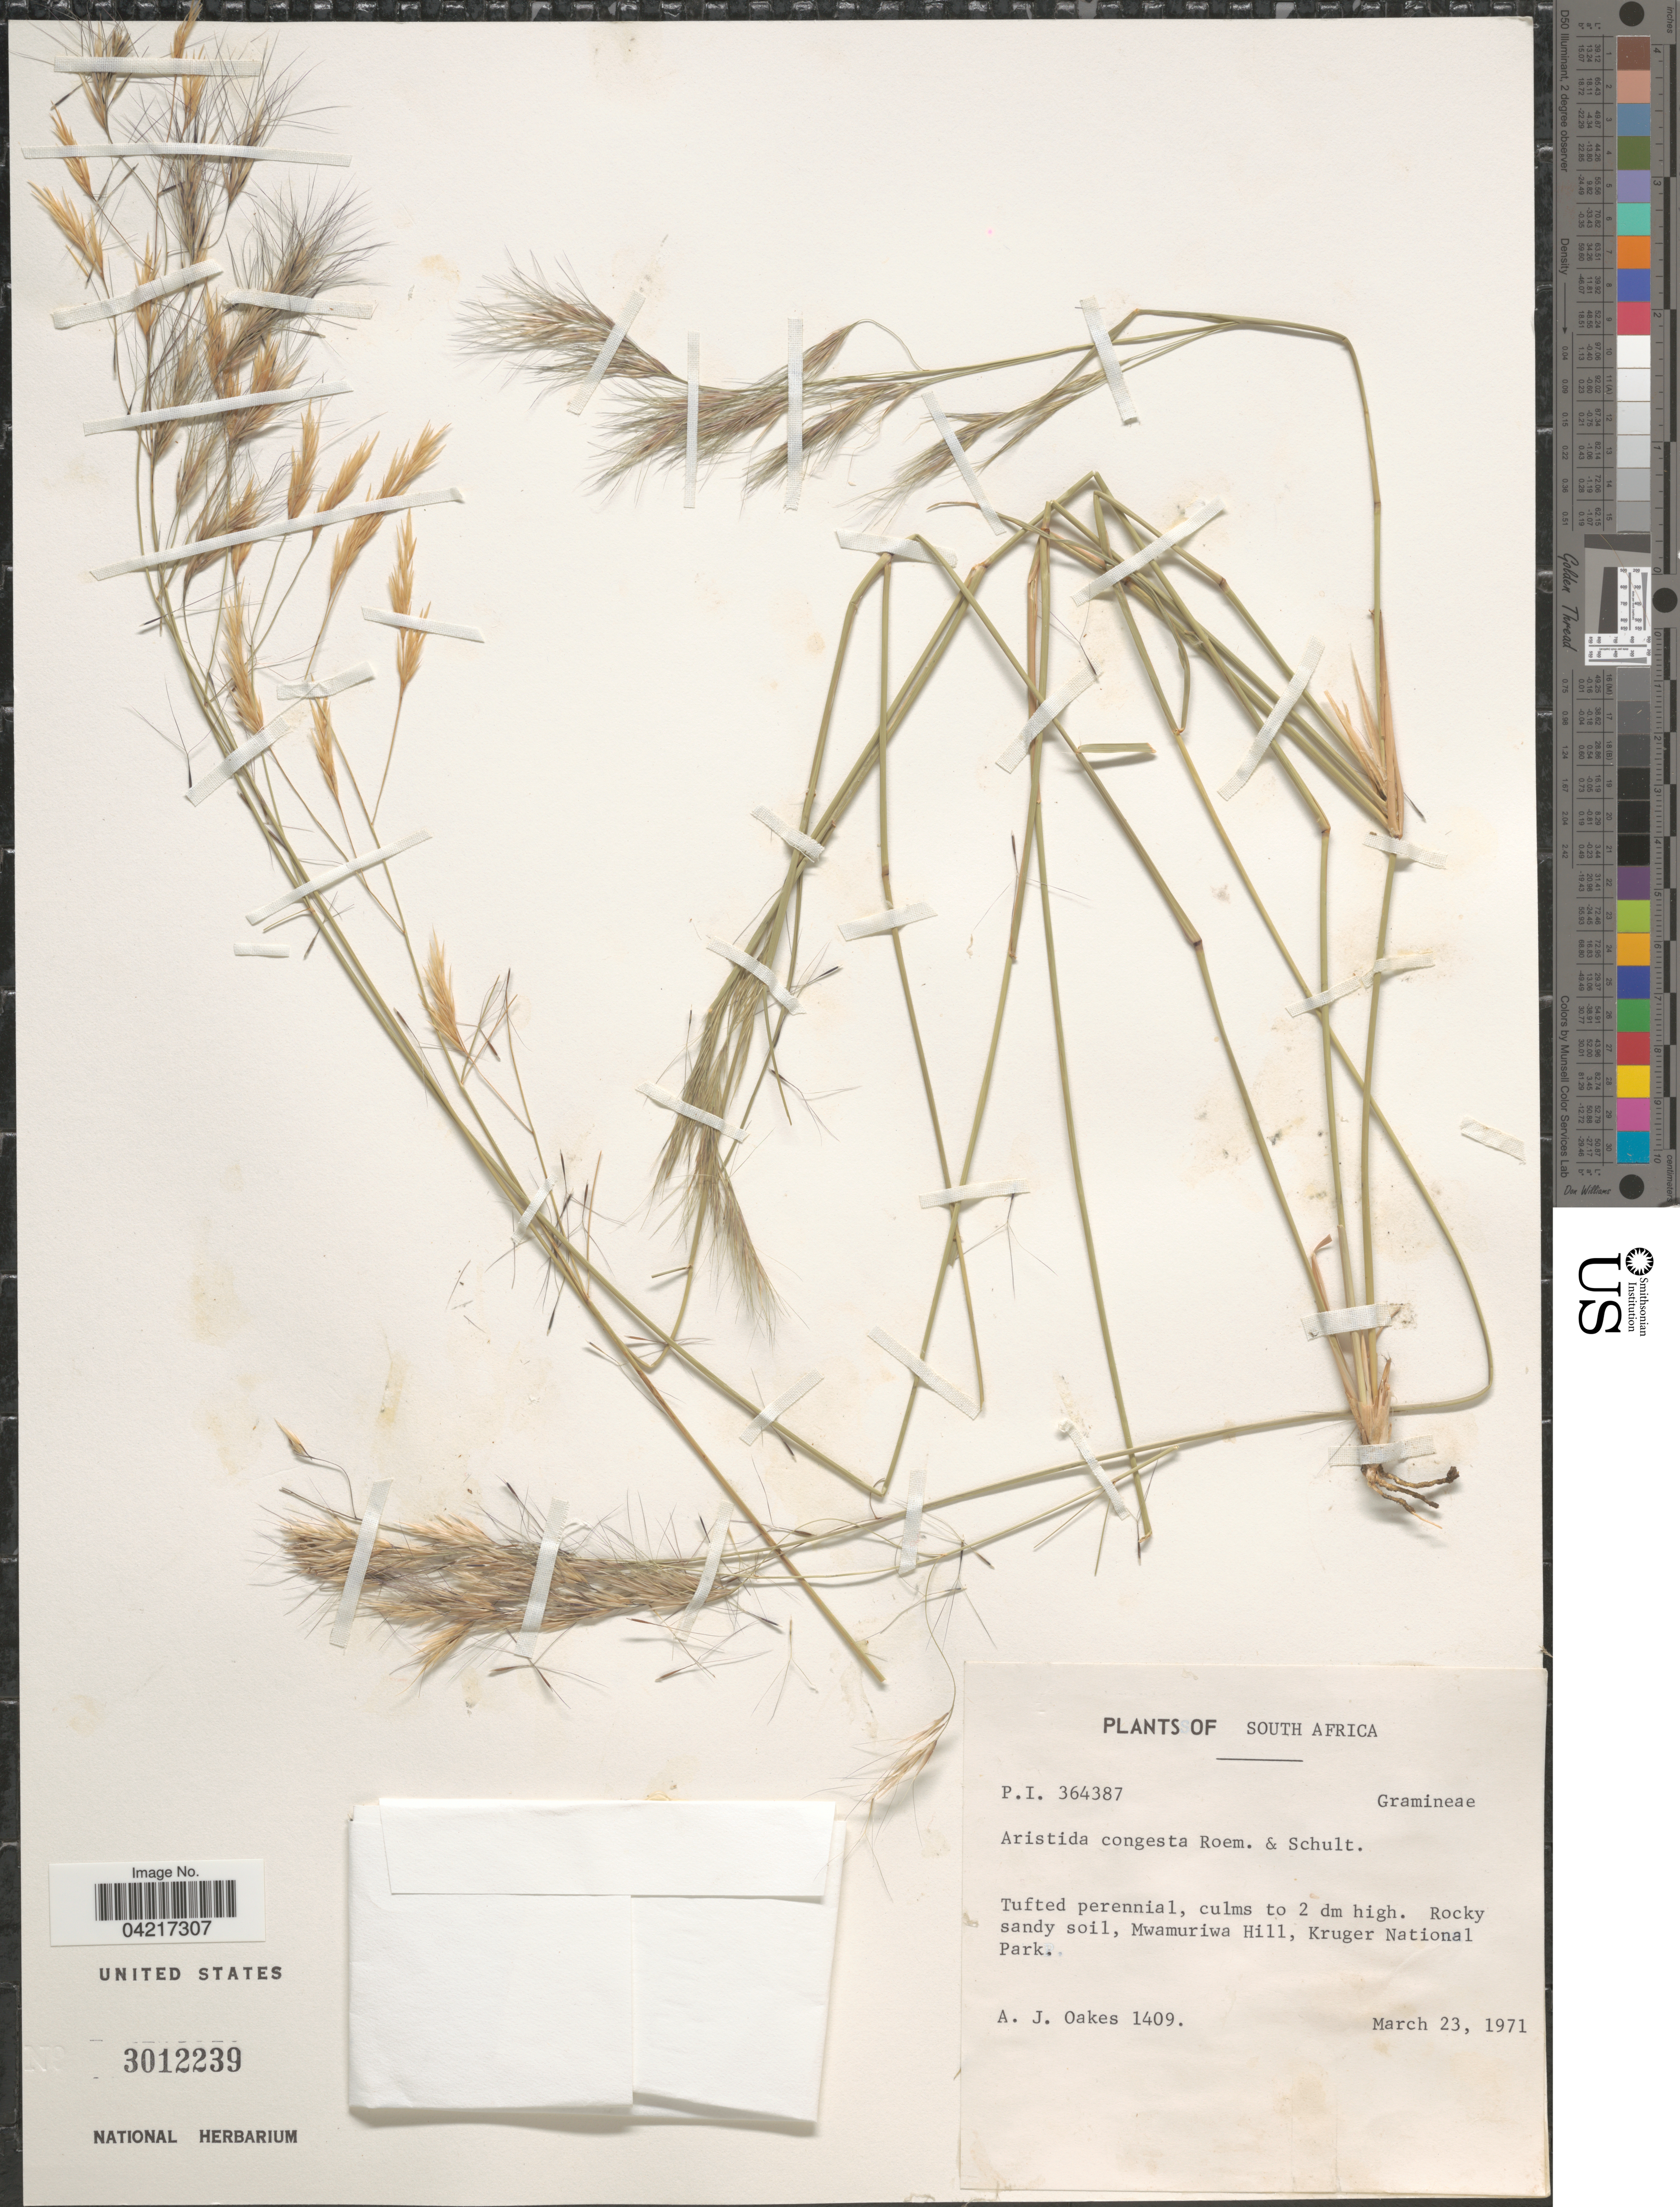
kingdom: Plantae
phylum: Tracheophyta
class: Liliopsida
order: Poales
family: Poaceae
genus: Aristida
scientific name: Aristida congesta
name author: Roem. & Schult.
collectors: A. Oakes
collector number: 1409/364387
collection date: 1971-03-23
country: South Africa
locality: Rocky sandy soil, Mwamuriwa Hill, Kruger National Park.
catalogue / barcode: US 3012239